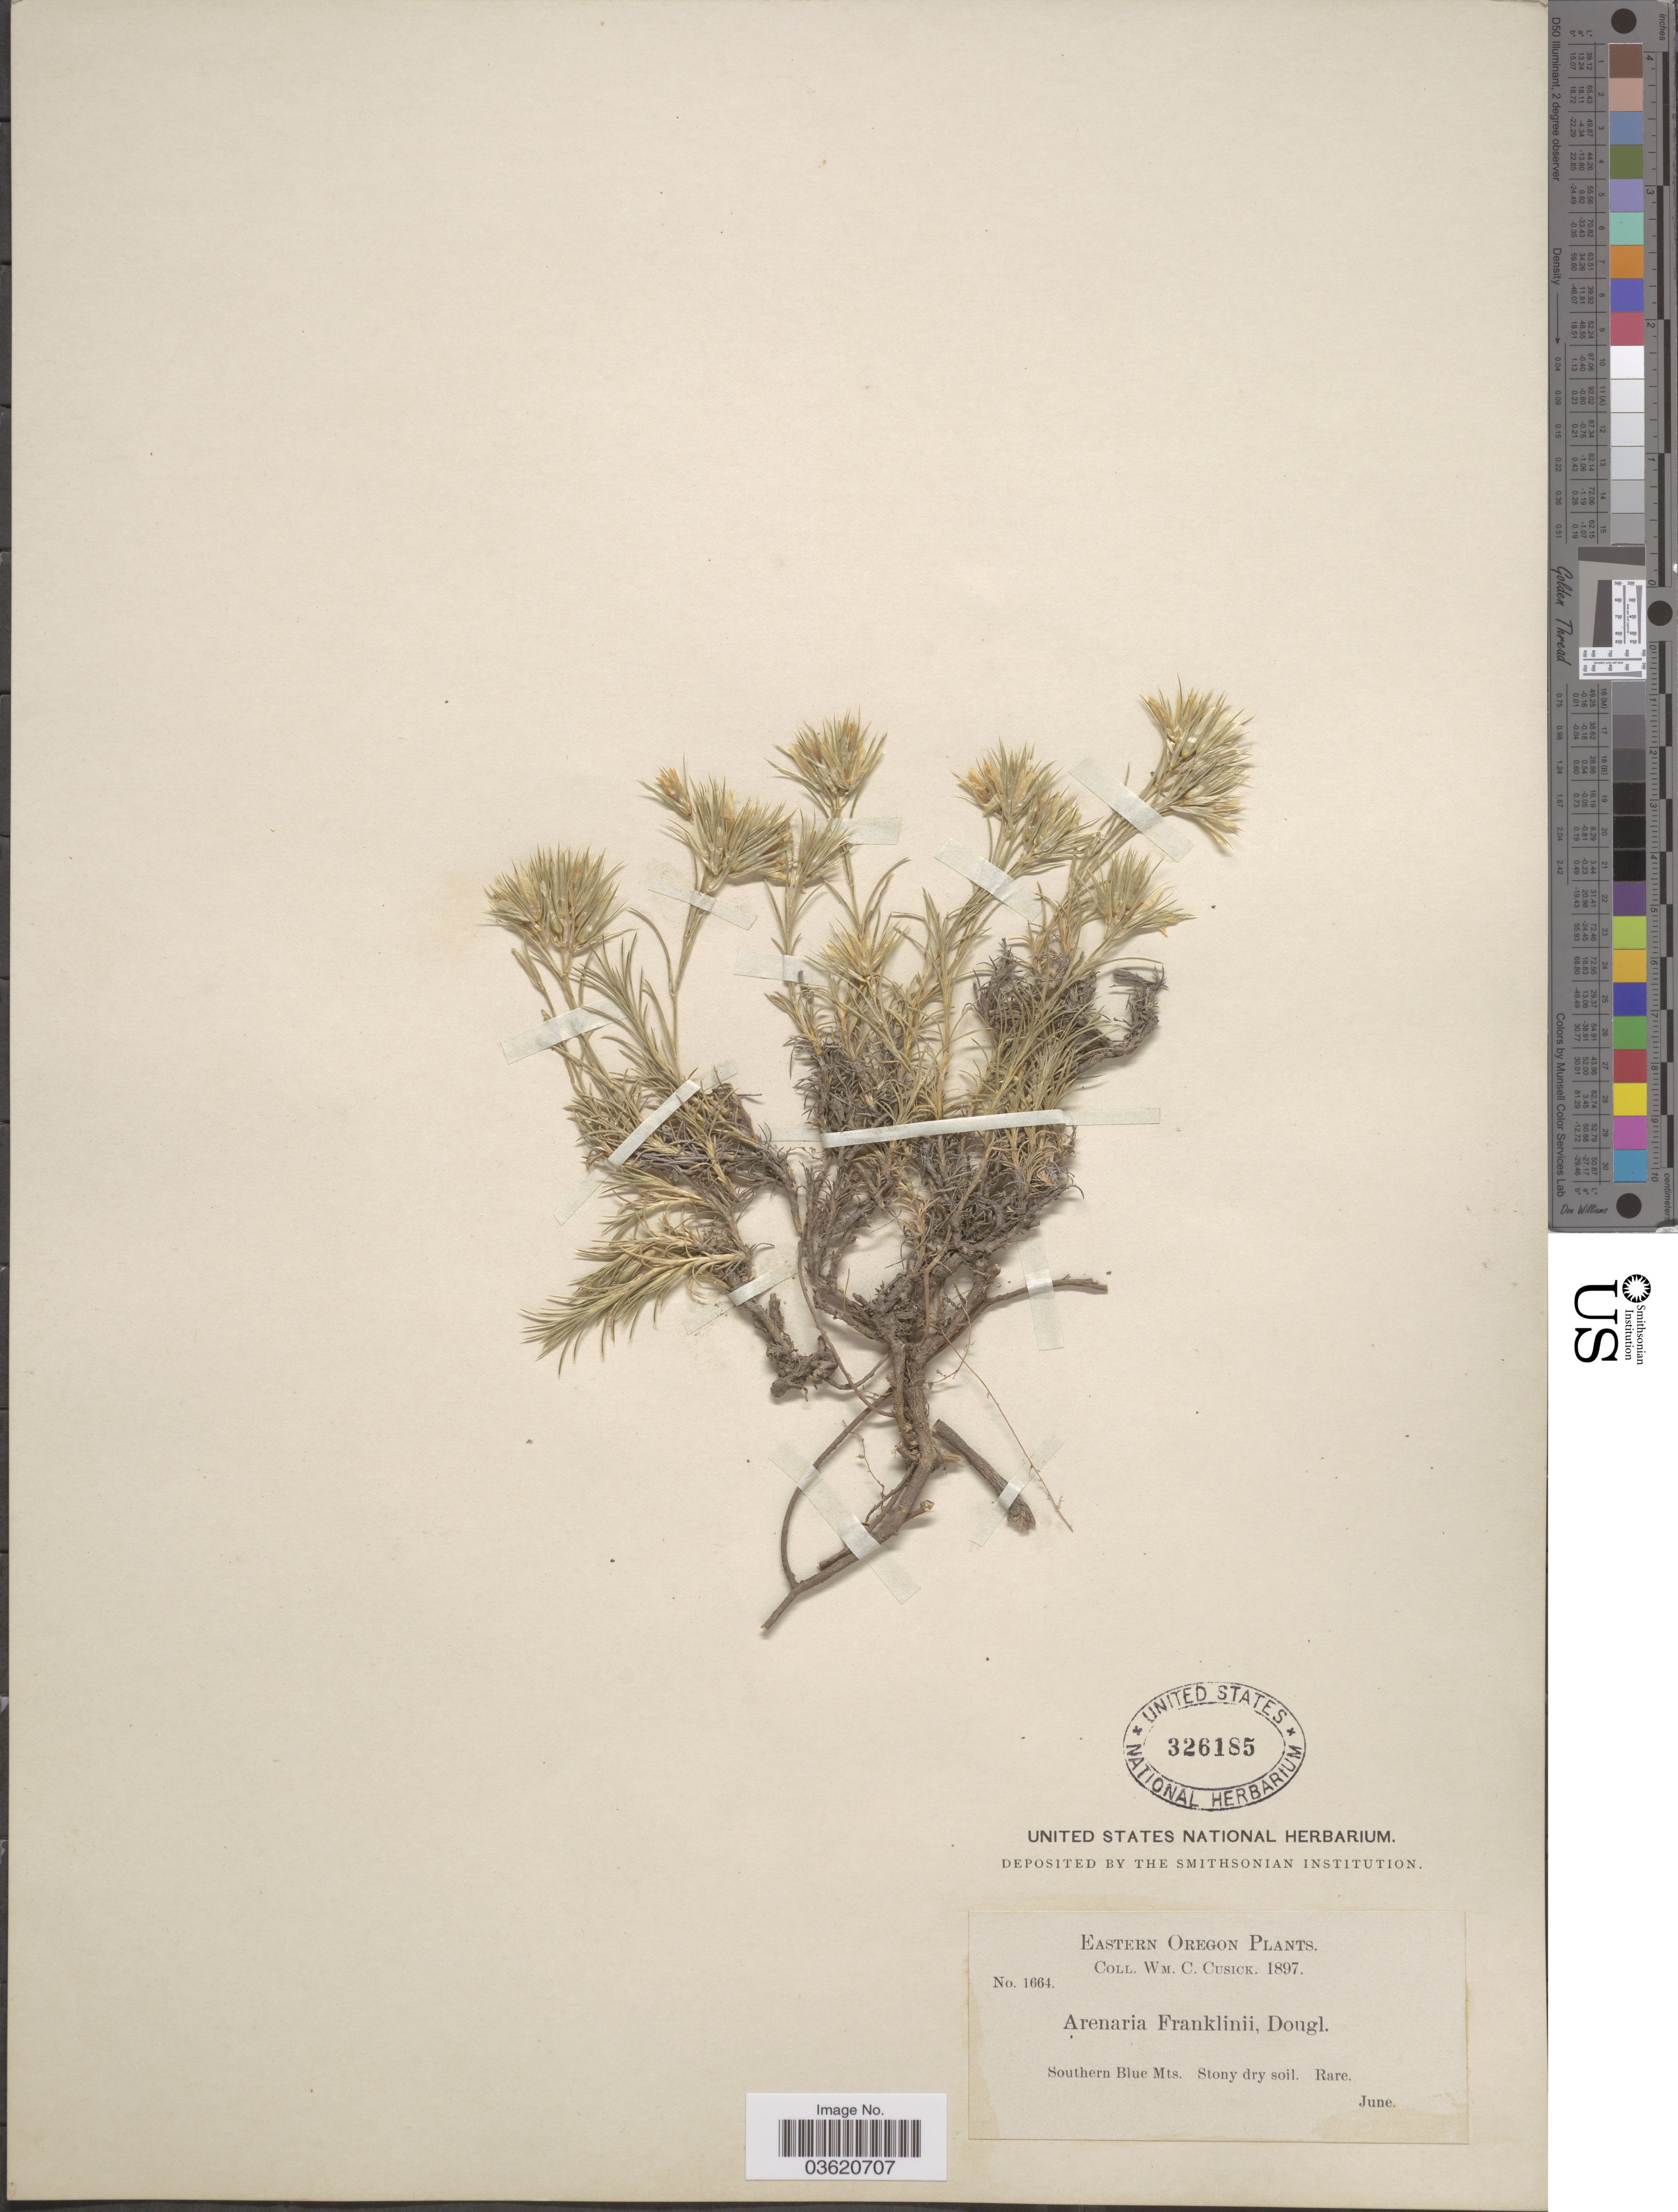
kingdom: Plantae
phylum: Tracheophyta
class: Magnoliopsida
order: Caryophyllales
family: Caryophyllaceae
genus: Eremogone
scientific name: Eremogone franklinii var. franklinii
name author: (Douglas ex Hook.) R.L. Hartm. & Rabeler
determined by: Strong, Mark T., (BOT), Smithsonian Institution - National Museum of Natural History (UNITED STATES)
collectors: W. C. Cusick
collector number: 1664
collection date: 1897-06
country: United States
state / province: Oregon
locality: Eastern Oregon. Southern Blue Mts.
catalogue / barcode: US 326185